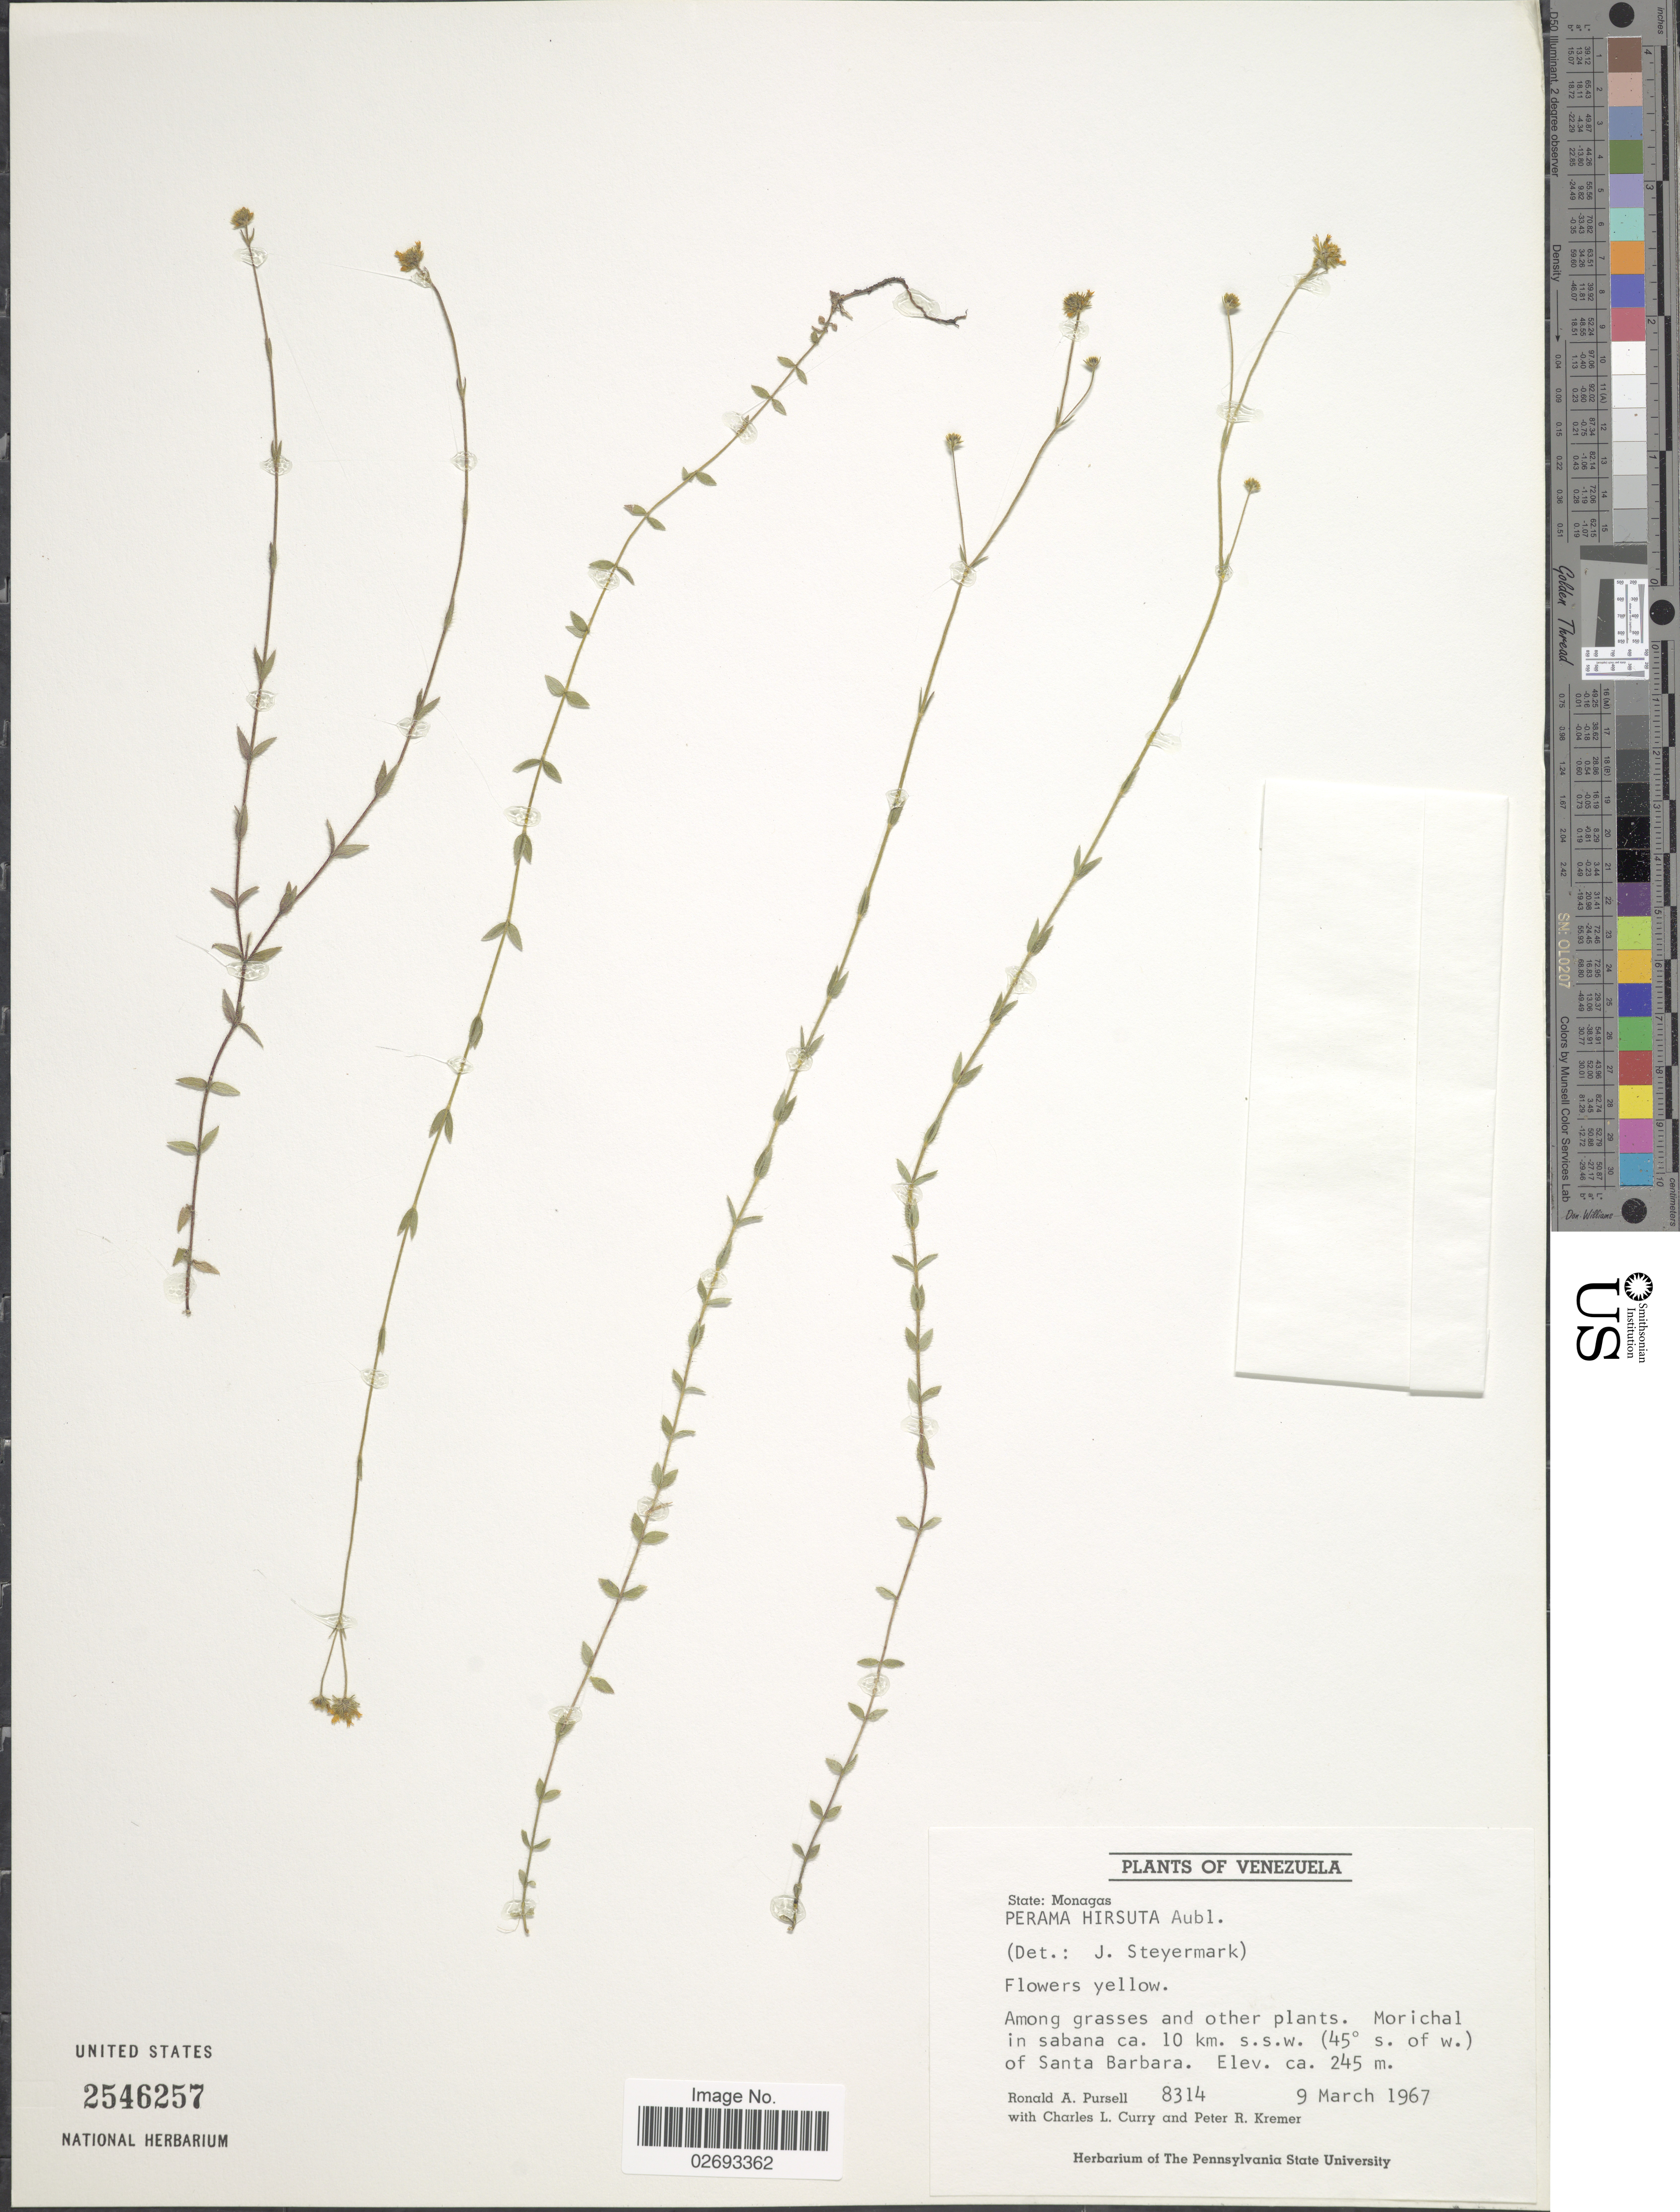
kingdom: Plantae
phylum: Tracheophyta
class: Magnoliopsida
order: Gentianales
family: Rubiaceae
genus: Perama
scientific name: Perama hirsuta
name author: Aubl.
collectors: R. A. Pursell, C. L. Curry & P. Kremer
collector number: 8314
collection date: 1967-03-09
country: Venezuela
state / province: Monagas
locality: Morichal in sabana ca. 10 km. s.s.w. (45° s. of w.) of Santa Barbara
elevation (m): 245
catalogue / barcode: US 2546257